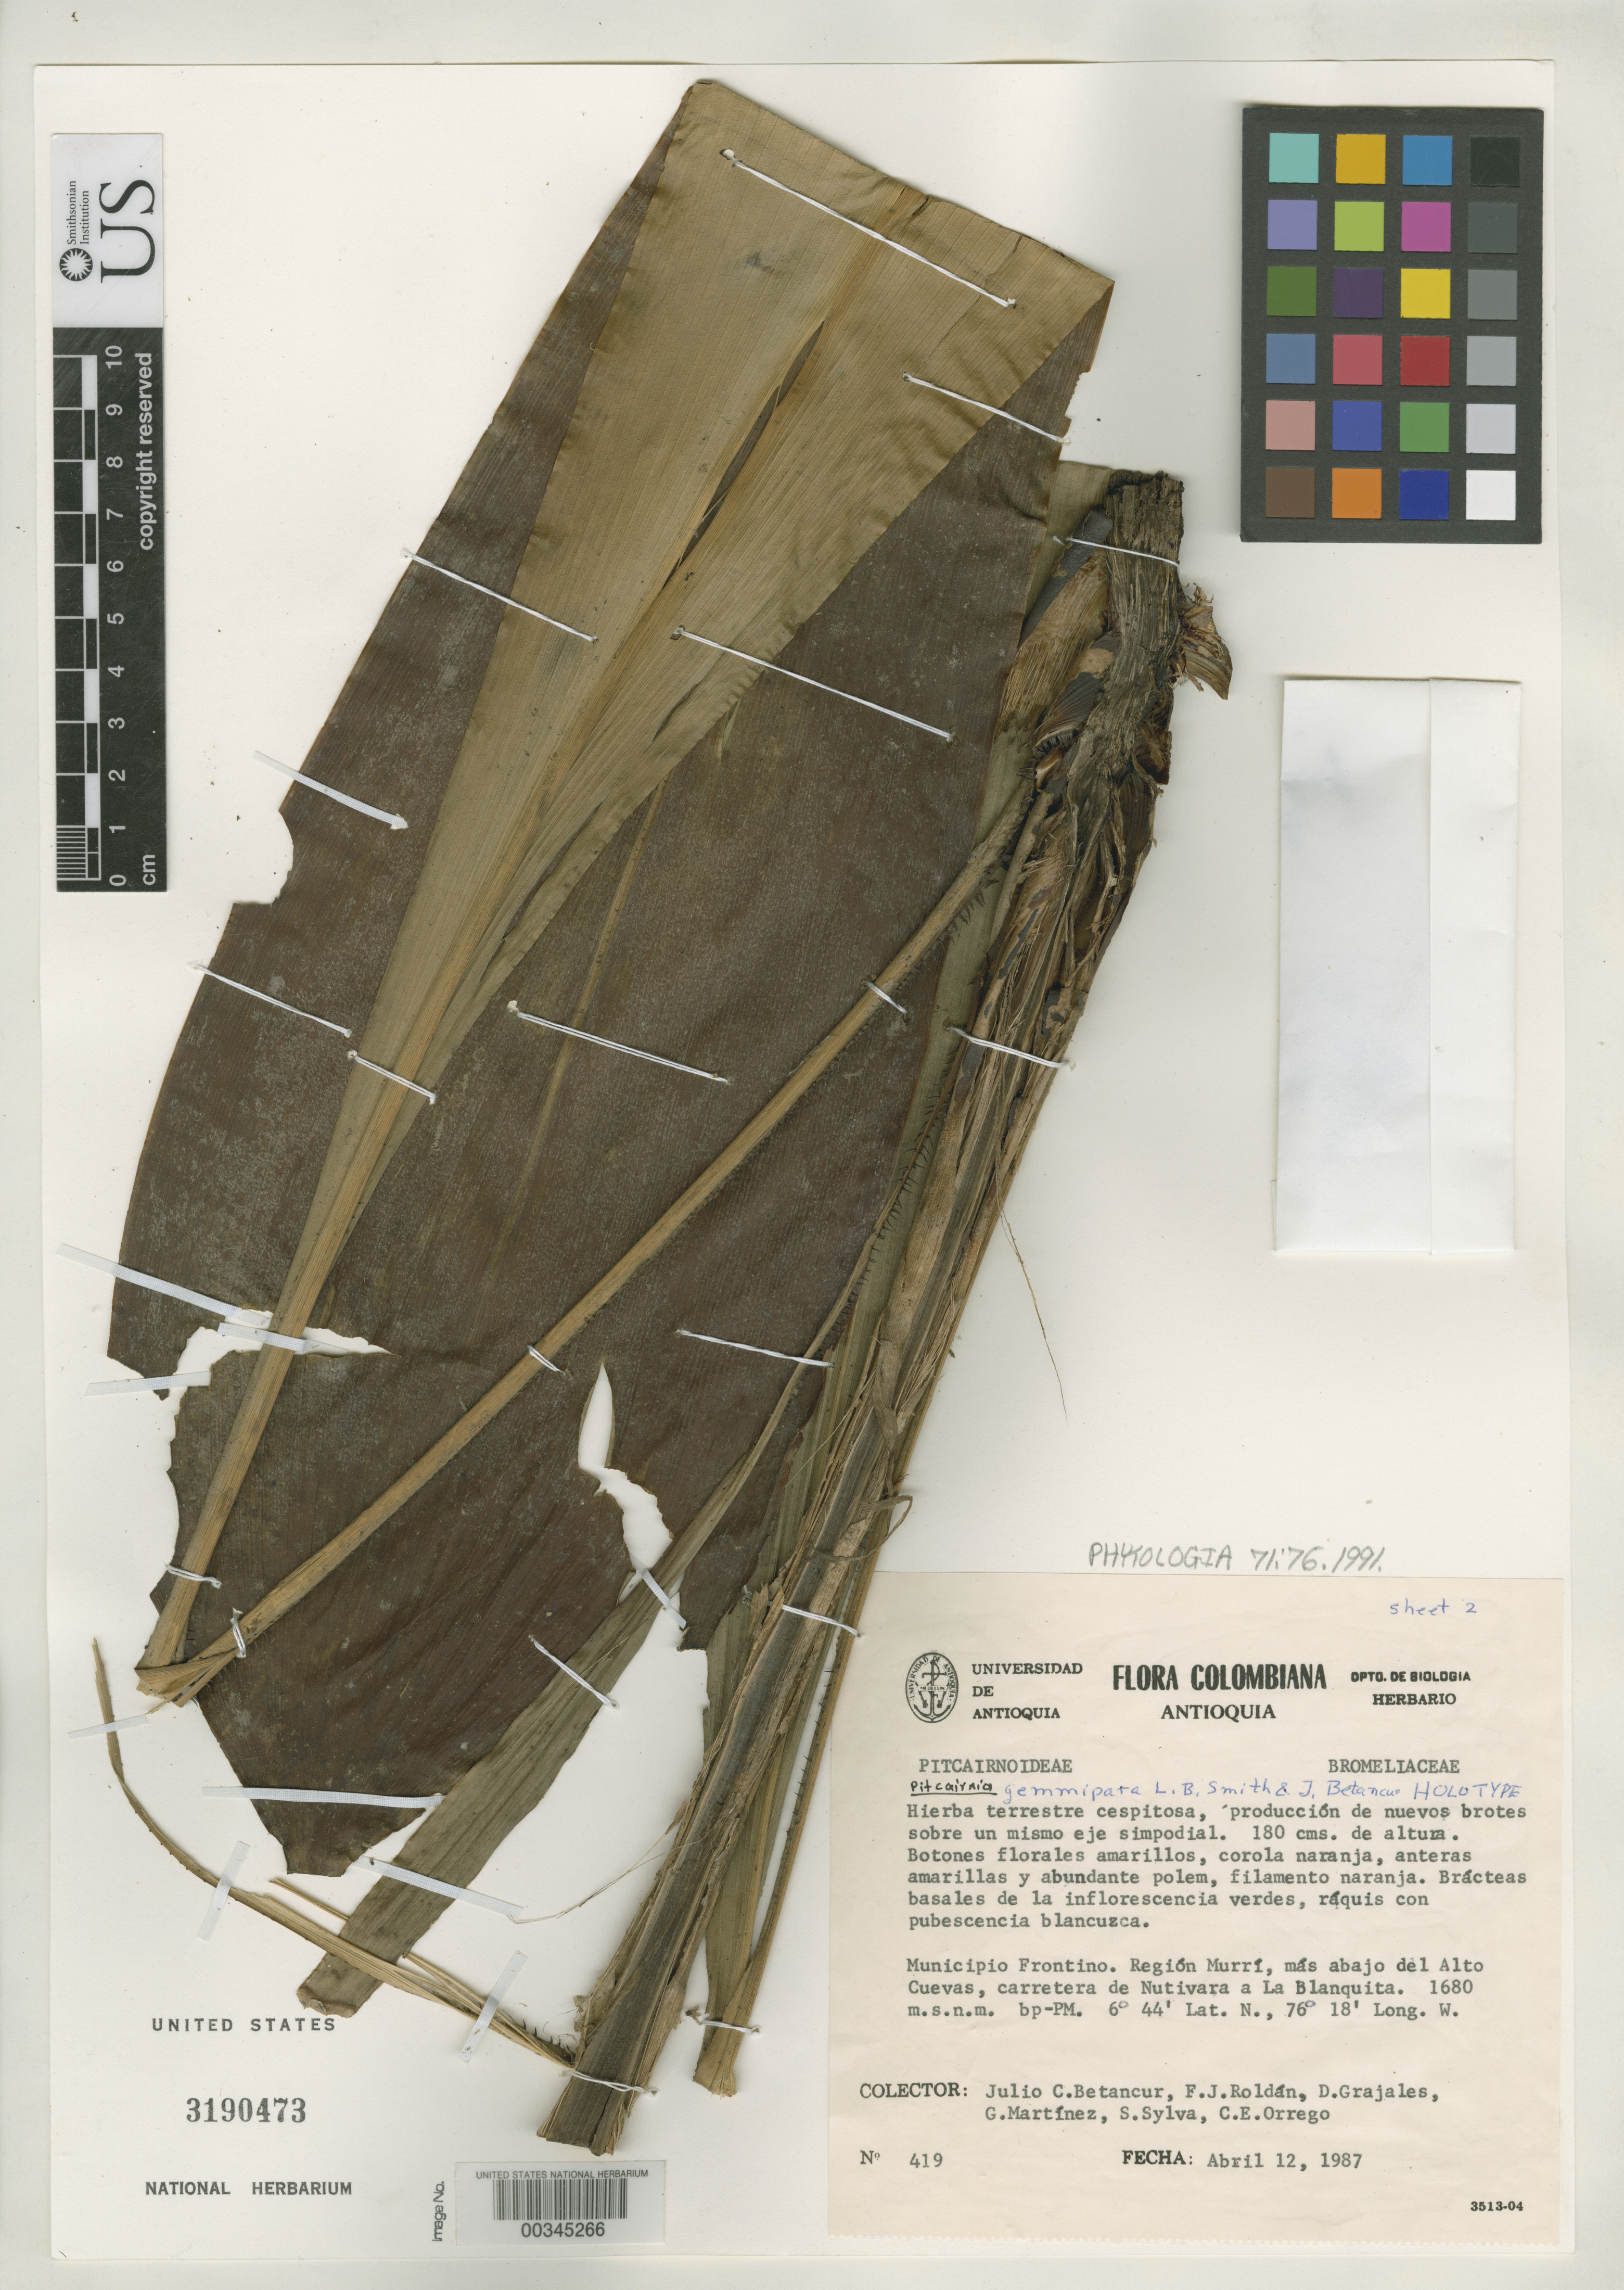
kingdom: Plantae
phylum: Tracheophyta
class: Liliopsida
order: Poales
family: Bromeliaceae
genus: Pitcairnia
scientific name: Pitcairnia gemmipara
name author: L.B. Sm. & Betancur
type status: Holotype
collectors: J. C. Betancur, F. J. Roldán, D. Grajales, G. Martínez, S. Sylva & C. Orrego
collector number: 419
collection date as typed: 12 Apr 1987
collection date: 1987-04-12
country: Colombia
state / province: Antioquia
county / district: Frontino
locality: Murri region, further below Alto de Cuevas, road from Nutivara to La Blanquita.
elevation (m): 1680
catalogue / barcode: US 3190473